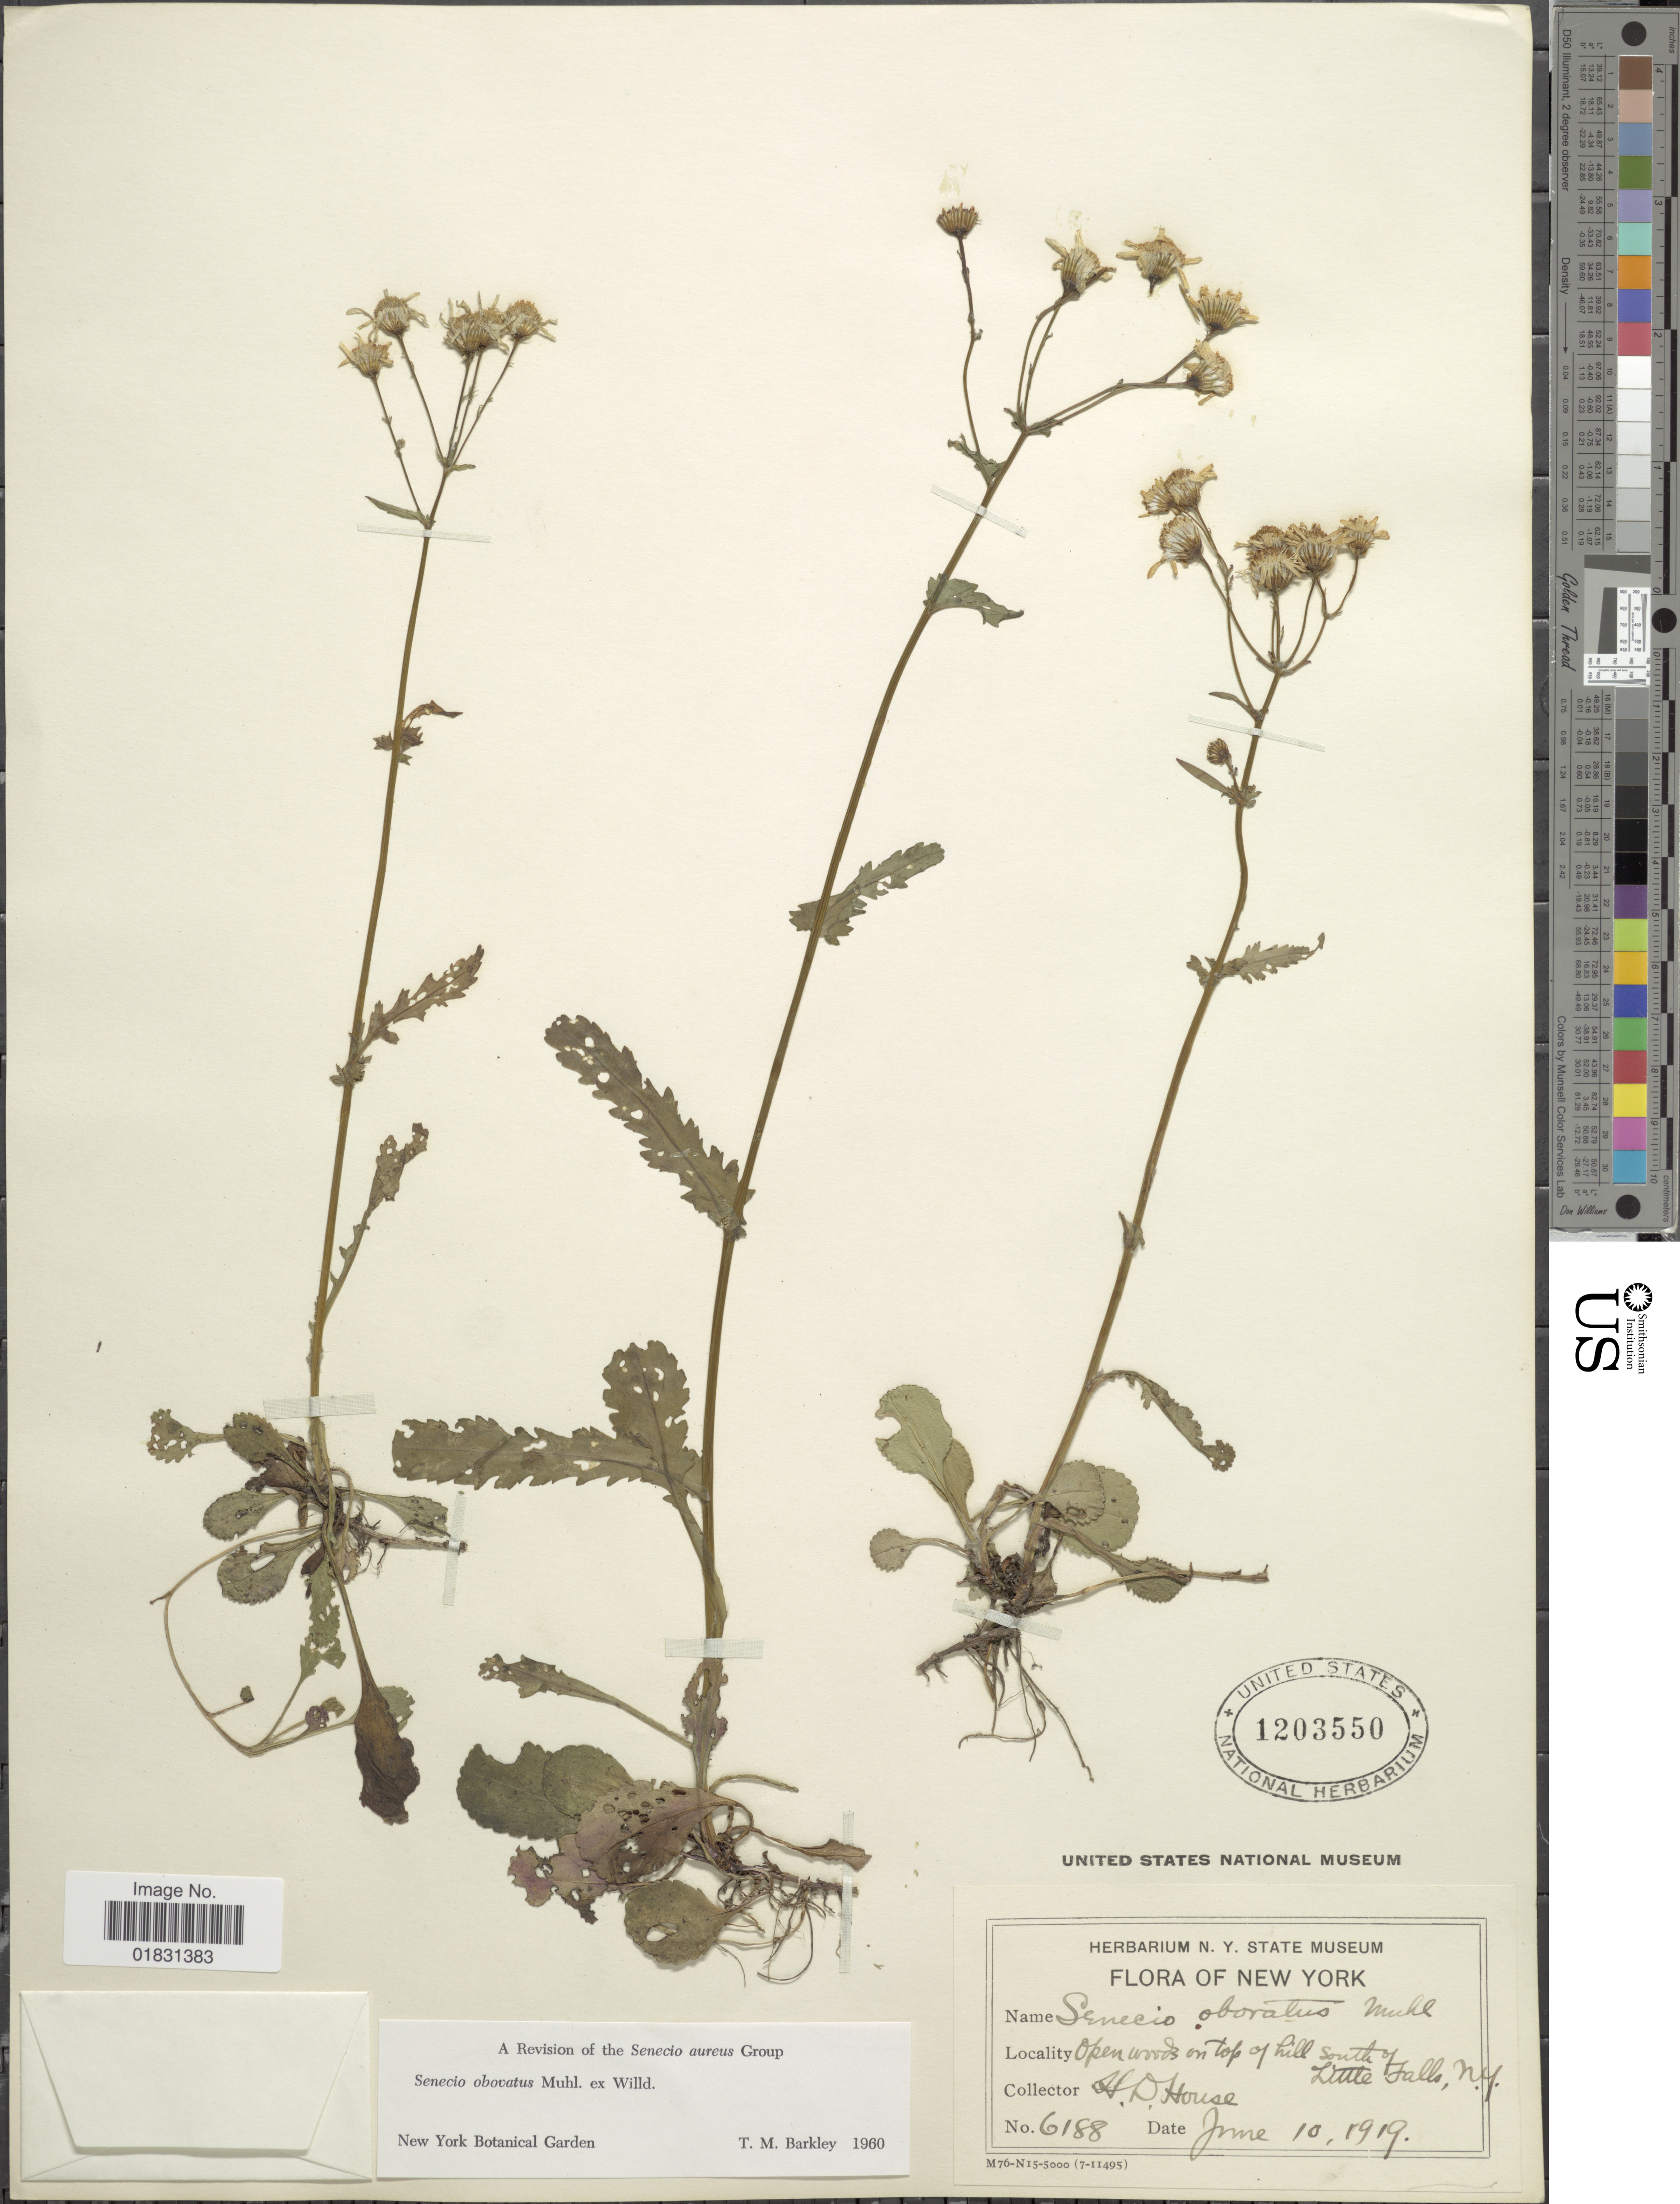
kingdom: Plantae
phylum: Tracheophyta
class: Magnoliopsida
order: Asterales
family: Asteraceae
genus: Packera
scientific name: Packera obovata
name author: (Muhl. ex Willd.) W.A. Weber & Á. Löve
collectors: H. D. House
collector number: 6188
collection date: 1919-06-10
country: United States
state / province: New York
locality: Open woods on top of hill south of Little Falls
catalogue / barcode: US 1203550